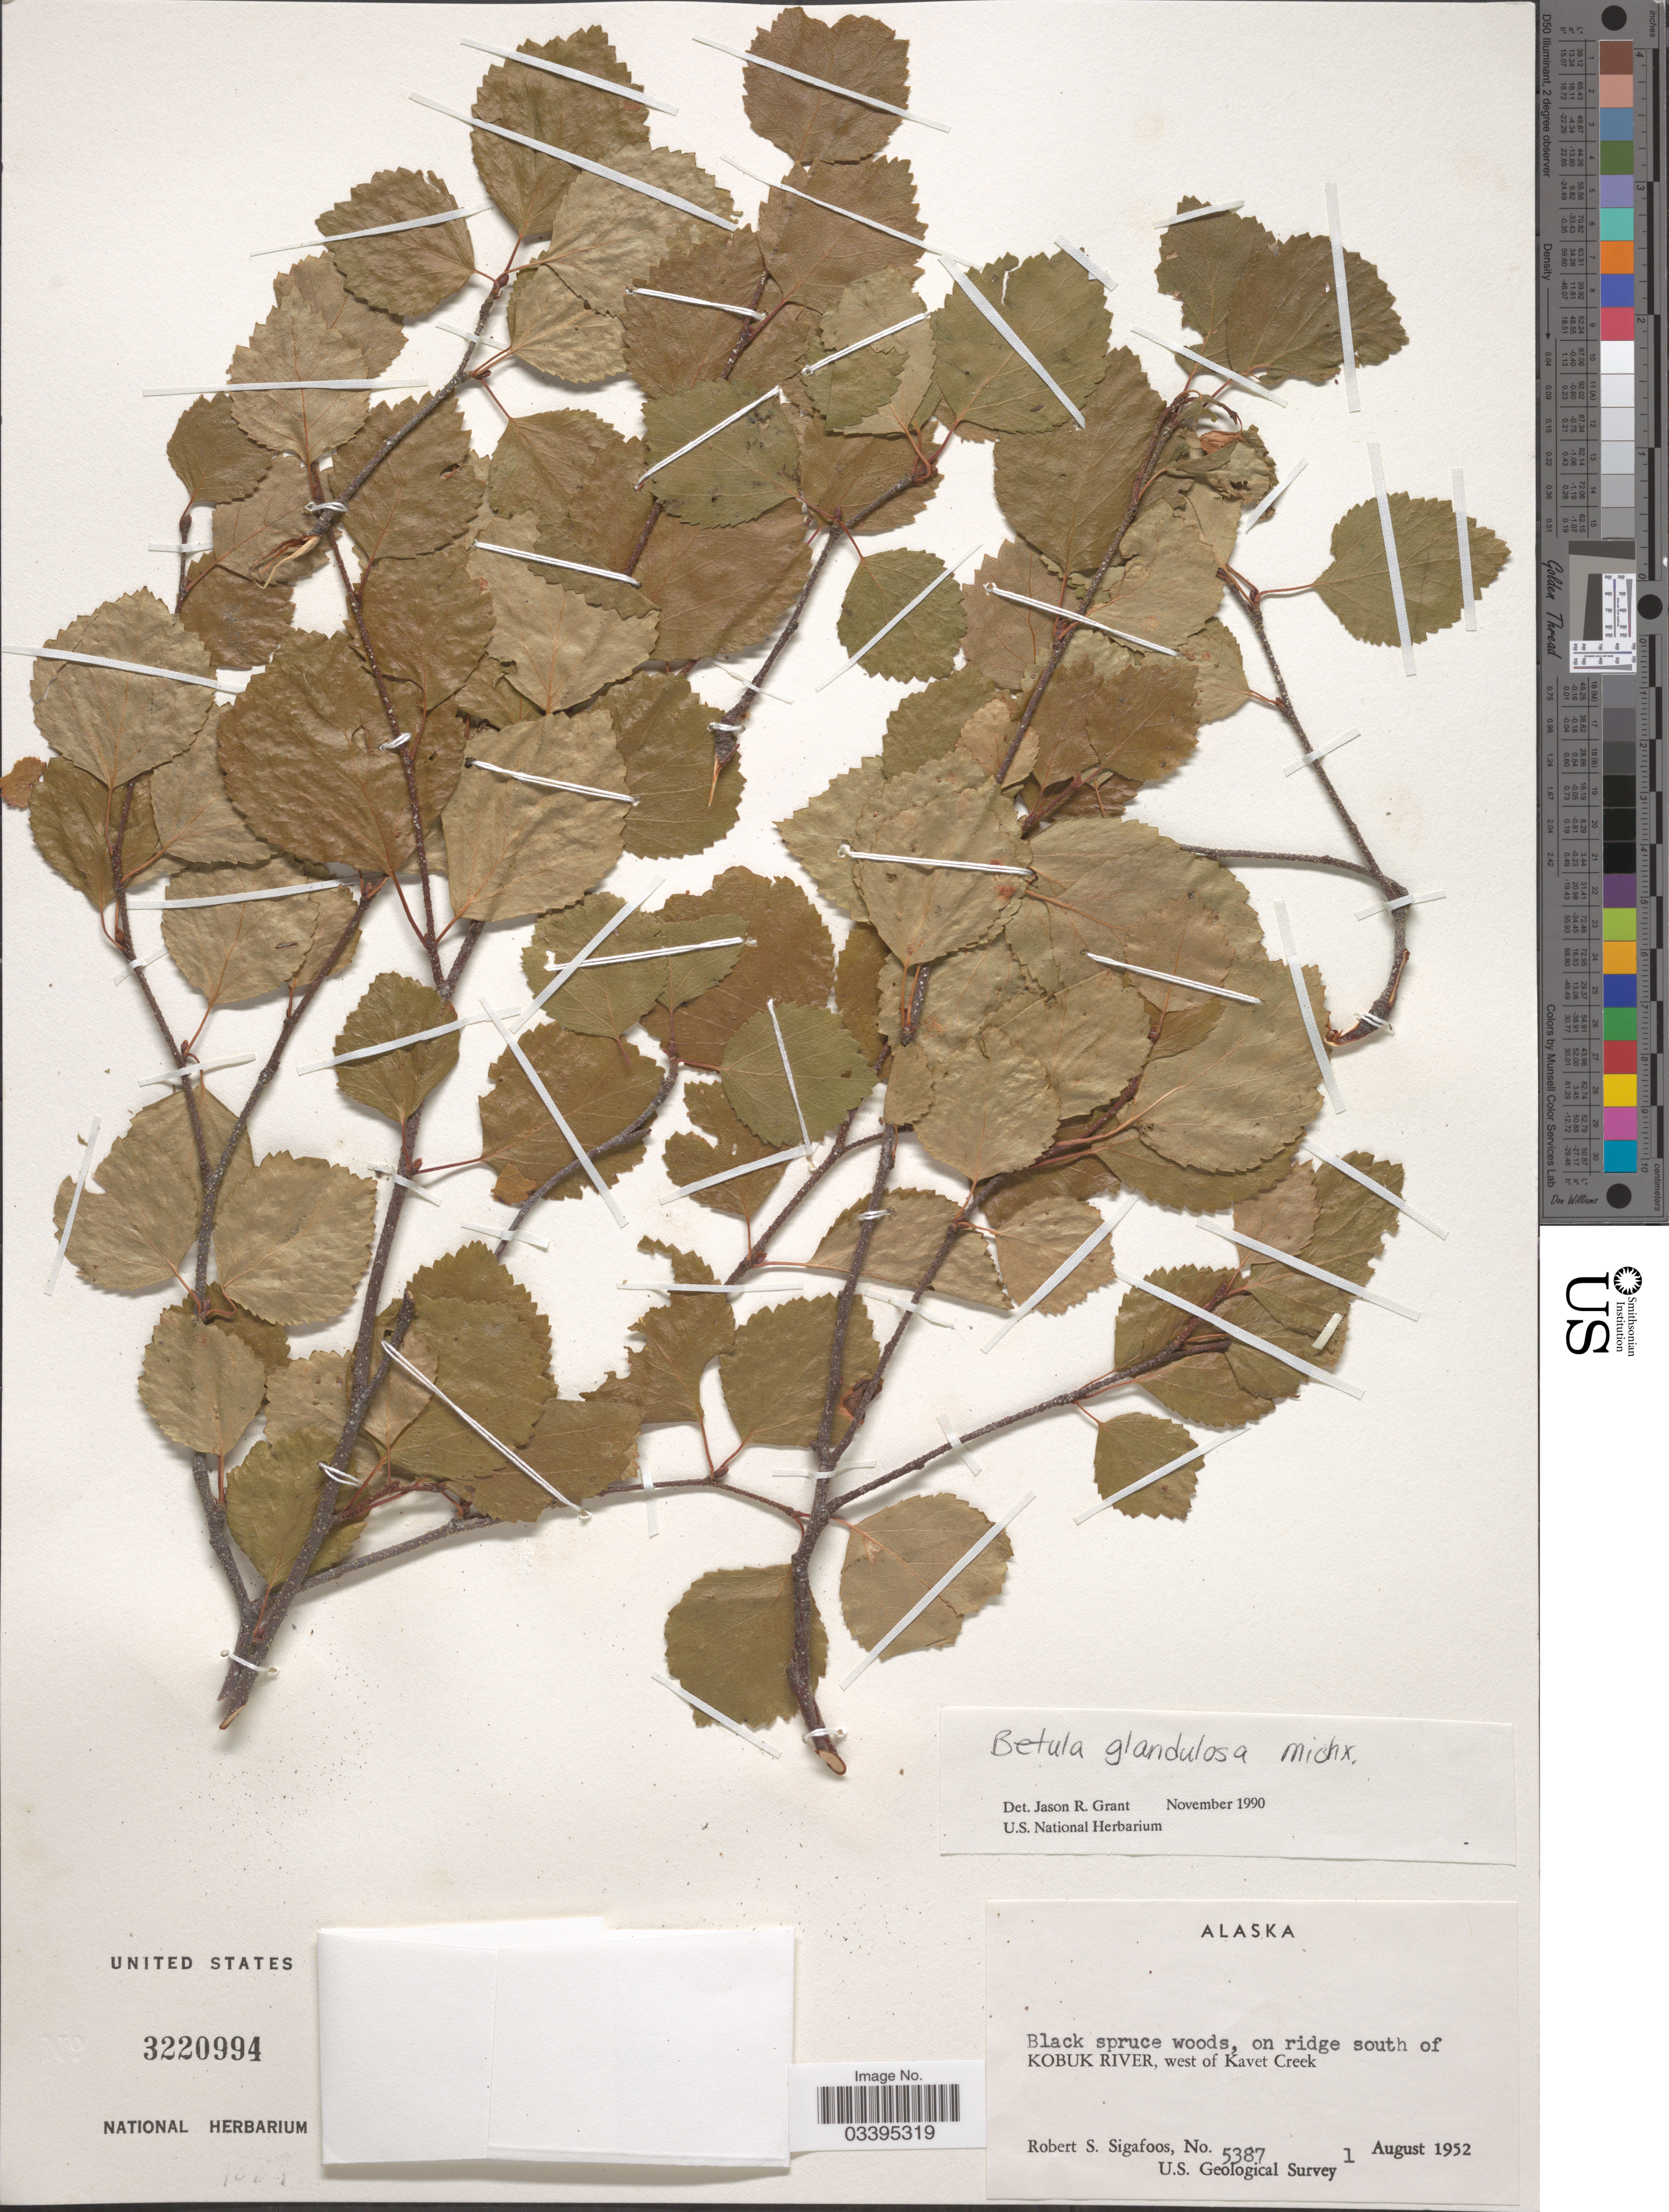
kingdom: Plantae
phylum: Tracheophyta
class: Magnoliopsida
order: Fagales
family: Betulaceae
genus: Betula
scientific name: Betula glandulosa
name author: Michx.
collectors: R. Sigafoos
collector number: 5387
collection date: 1952-08-01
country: United States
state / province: Alaska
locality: On ridge south of Kobuk River, west of Kavet Creek.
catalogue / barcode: US 3220994